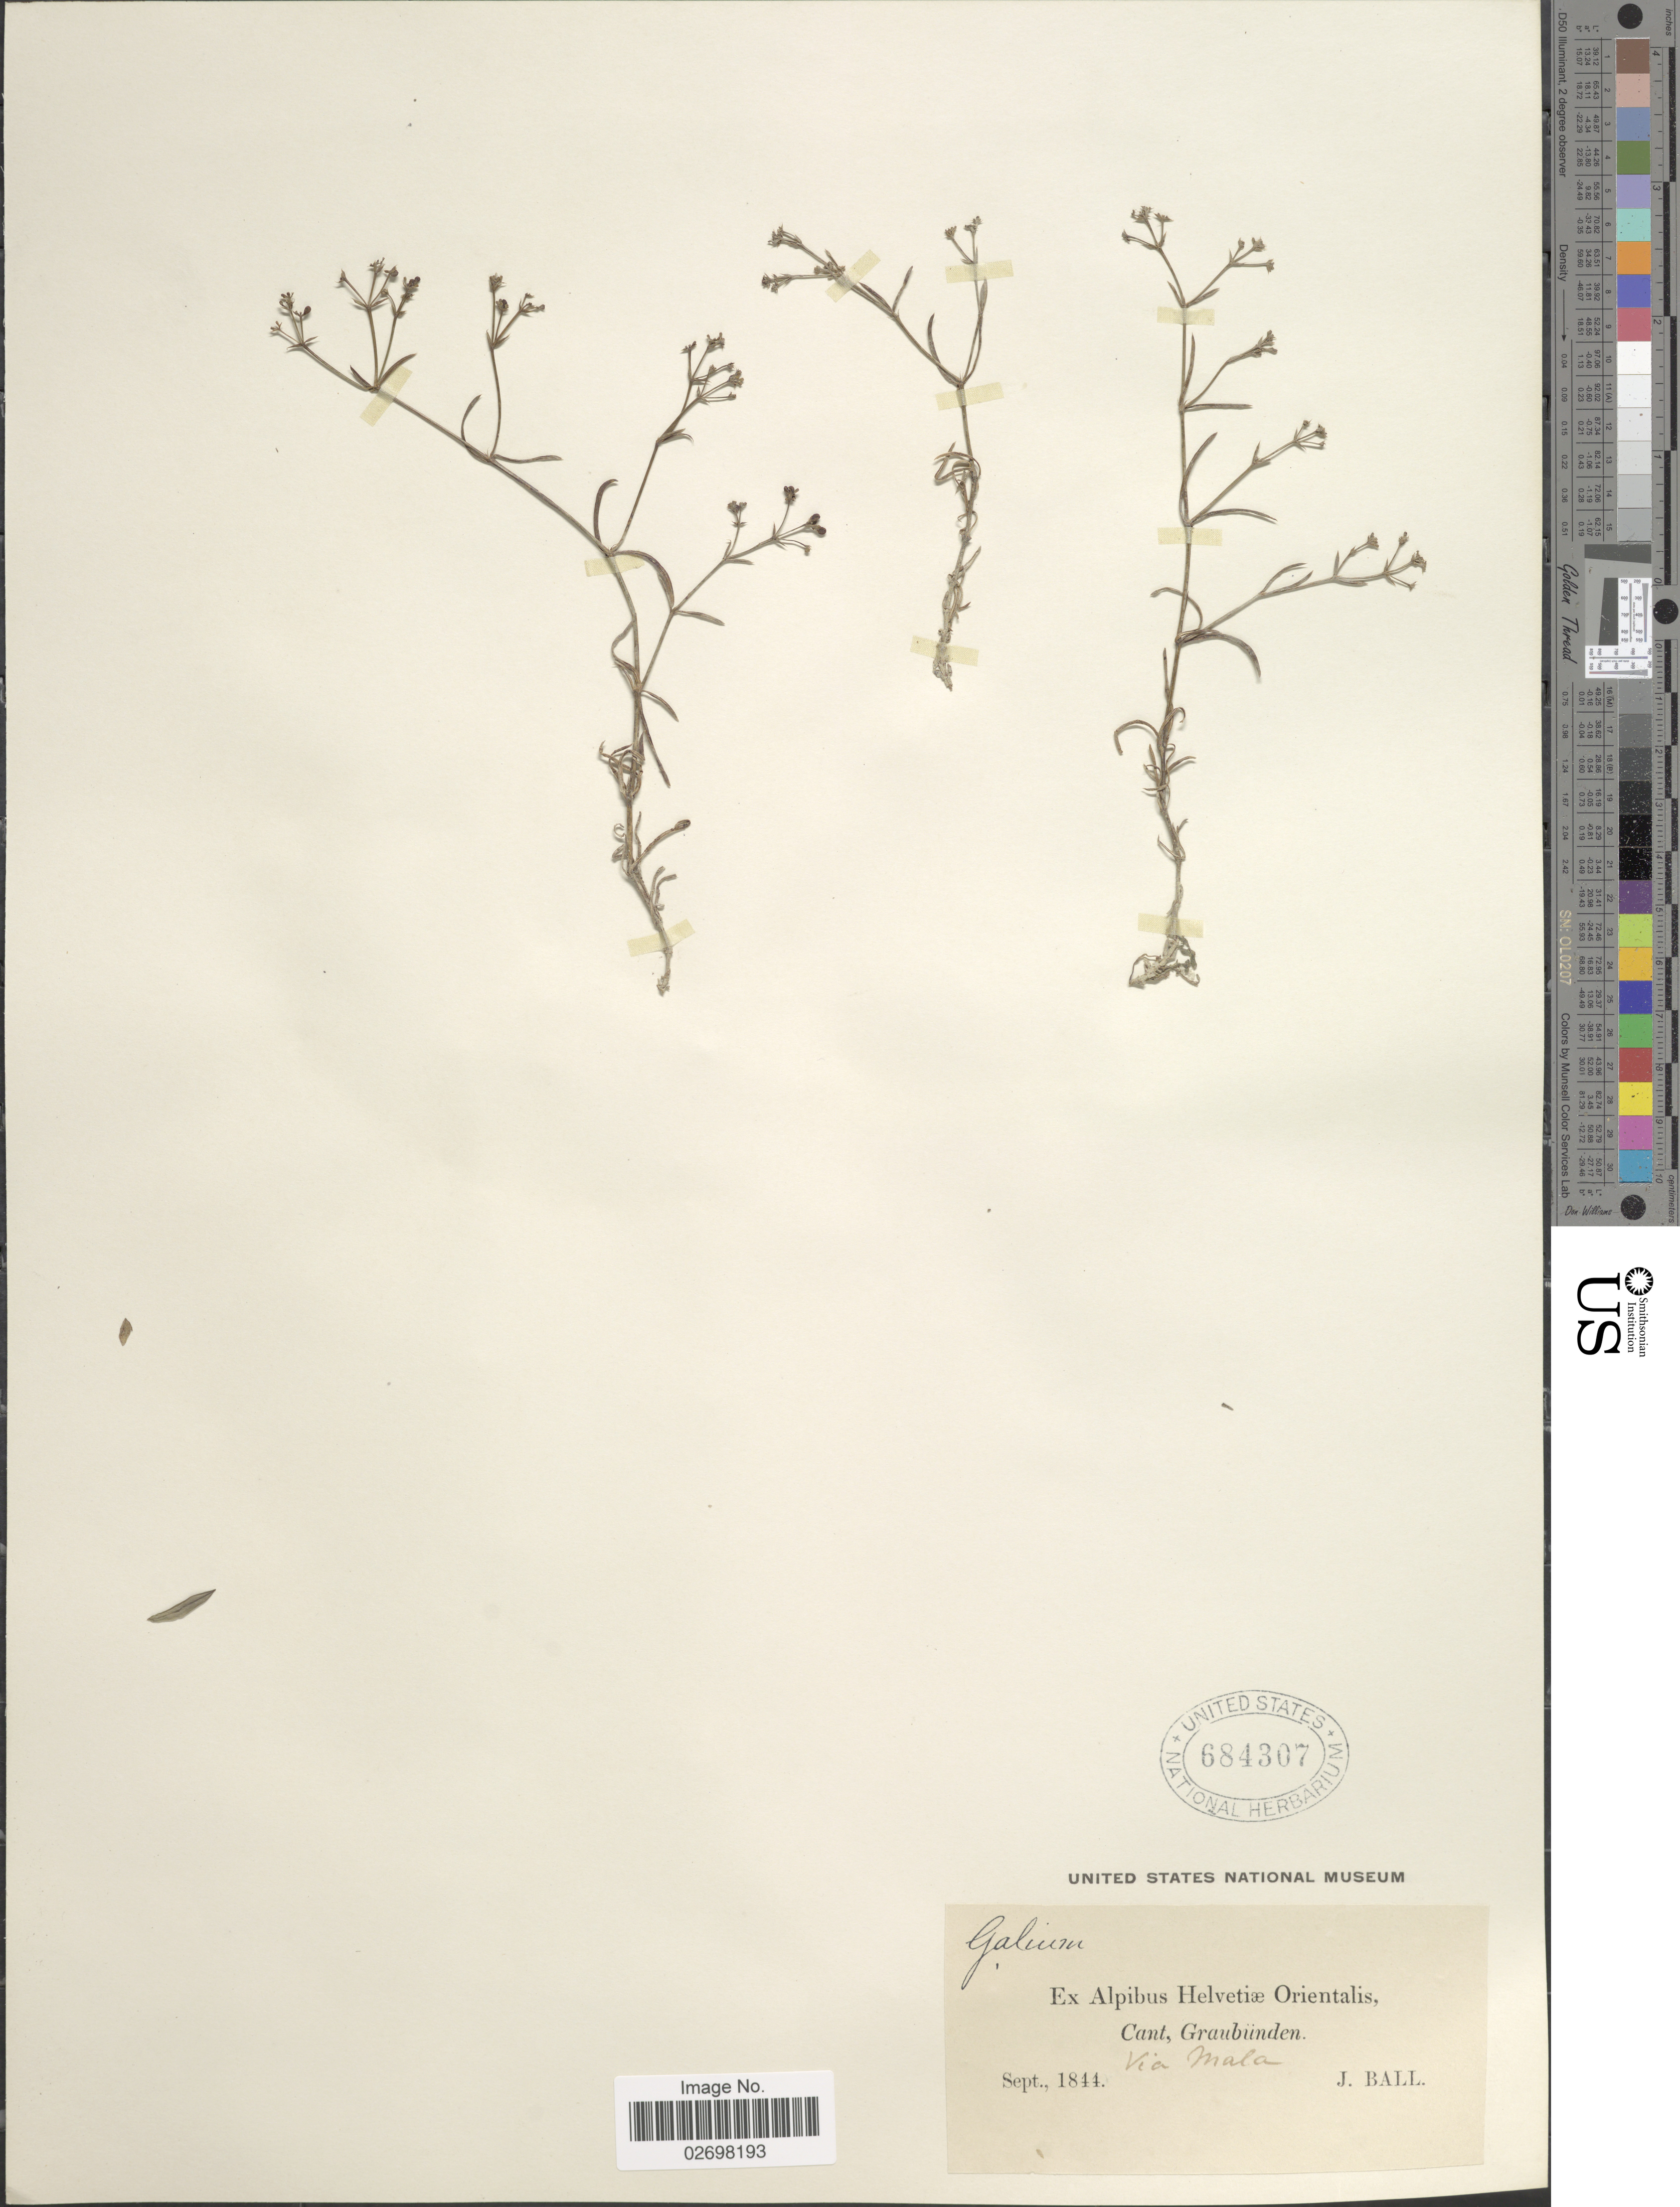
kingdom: Plantae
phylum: Tracheophyta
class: Magnoliopsida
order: Gentianales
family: Rubiaceae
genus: Galium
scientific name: Galium sp.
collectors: J. Ball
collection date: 1844-09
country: Switzerland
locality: Alpibus Helvetiæ Orientalis, Cant, Graubünden. Via Mala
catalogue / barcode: US 684307